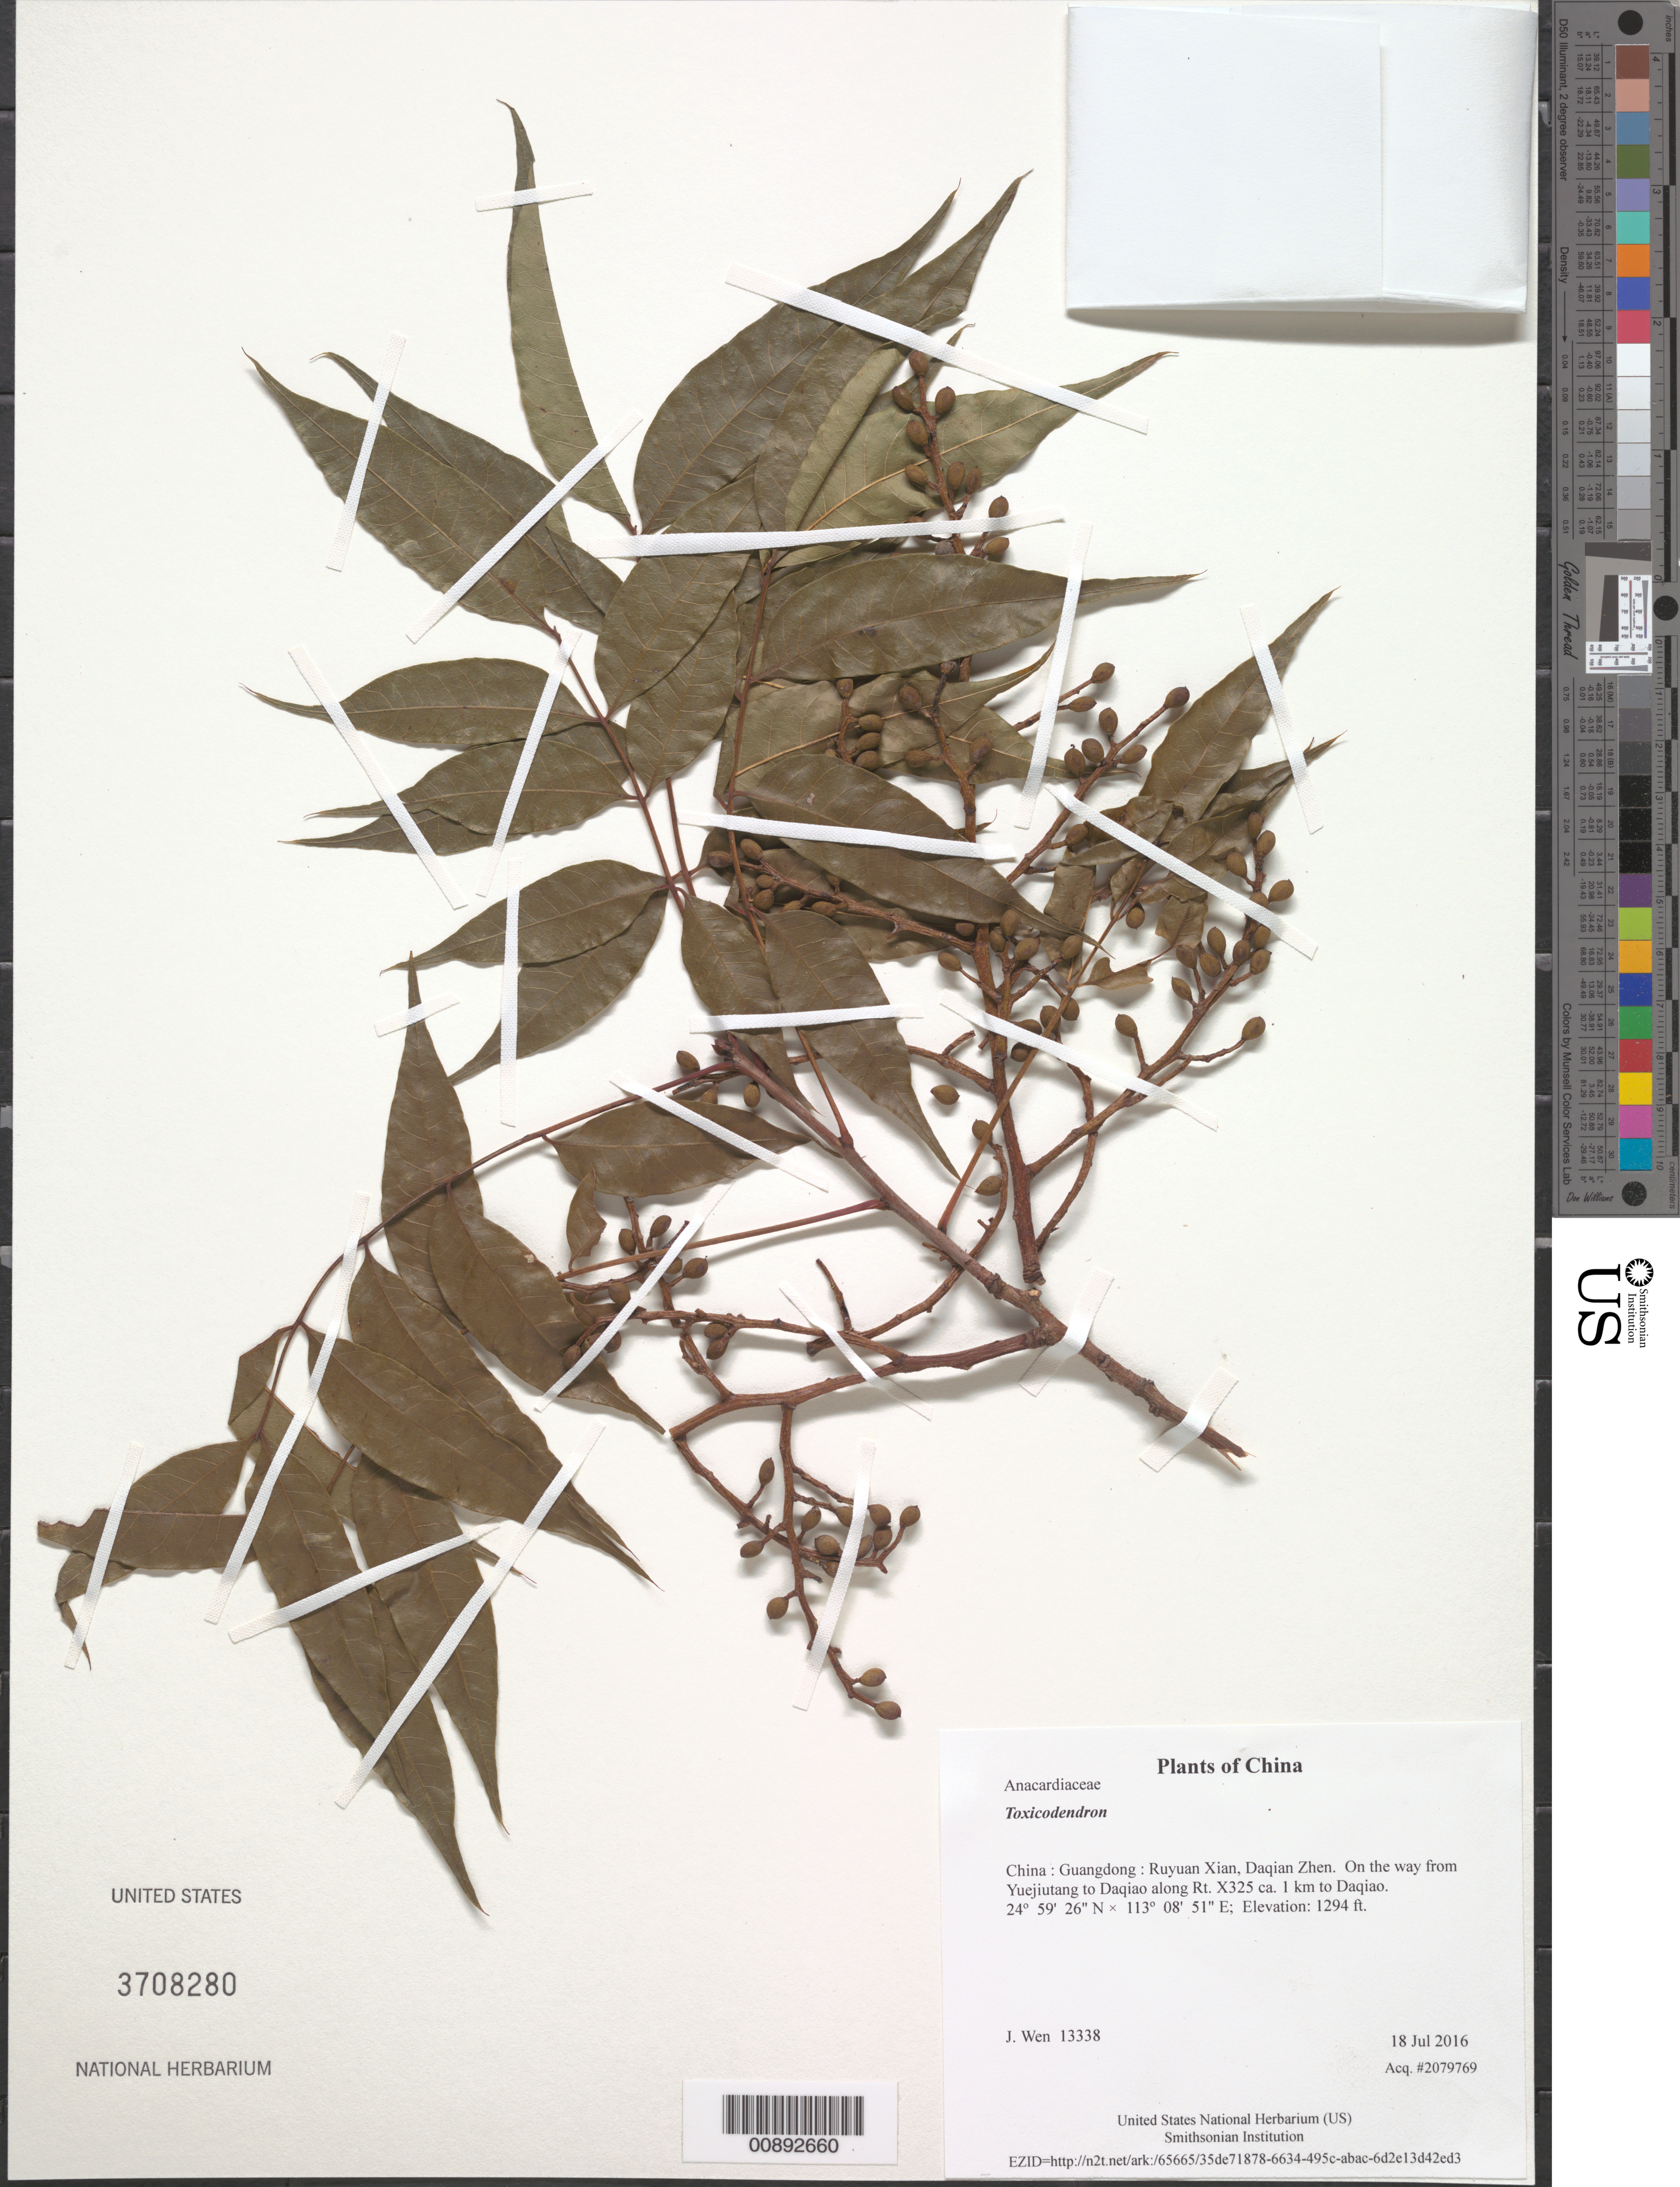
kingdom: Plantae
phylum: Tracheophyta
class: Magnoliopsida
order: Sapindales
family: Anacardiaceae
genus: Pistacia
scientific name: Pistacia chinensis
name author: Bunge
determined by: Mitchell, John D.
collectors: J. Wen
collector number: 13338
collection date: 2016-07-18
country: China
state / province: Guangdong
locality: Ruyuan Xian, Daqian Zhen. On the way from Yuejiutang to Daqiao along Rt. X325 ca. 1 km to Daqiao.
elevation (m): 394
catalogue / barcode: US 3708280